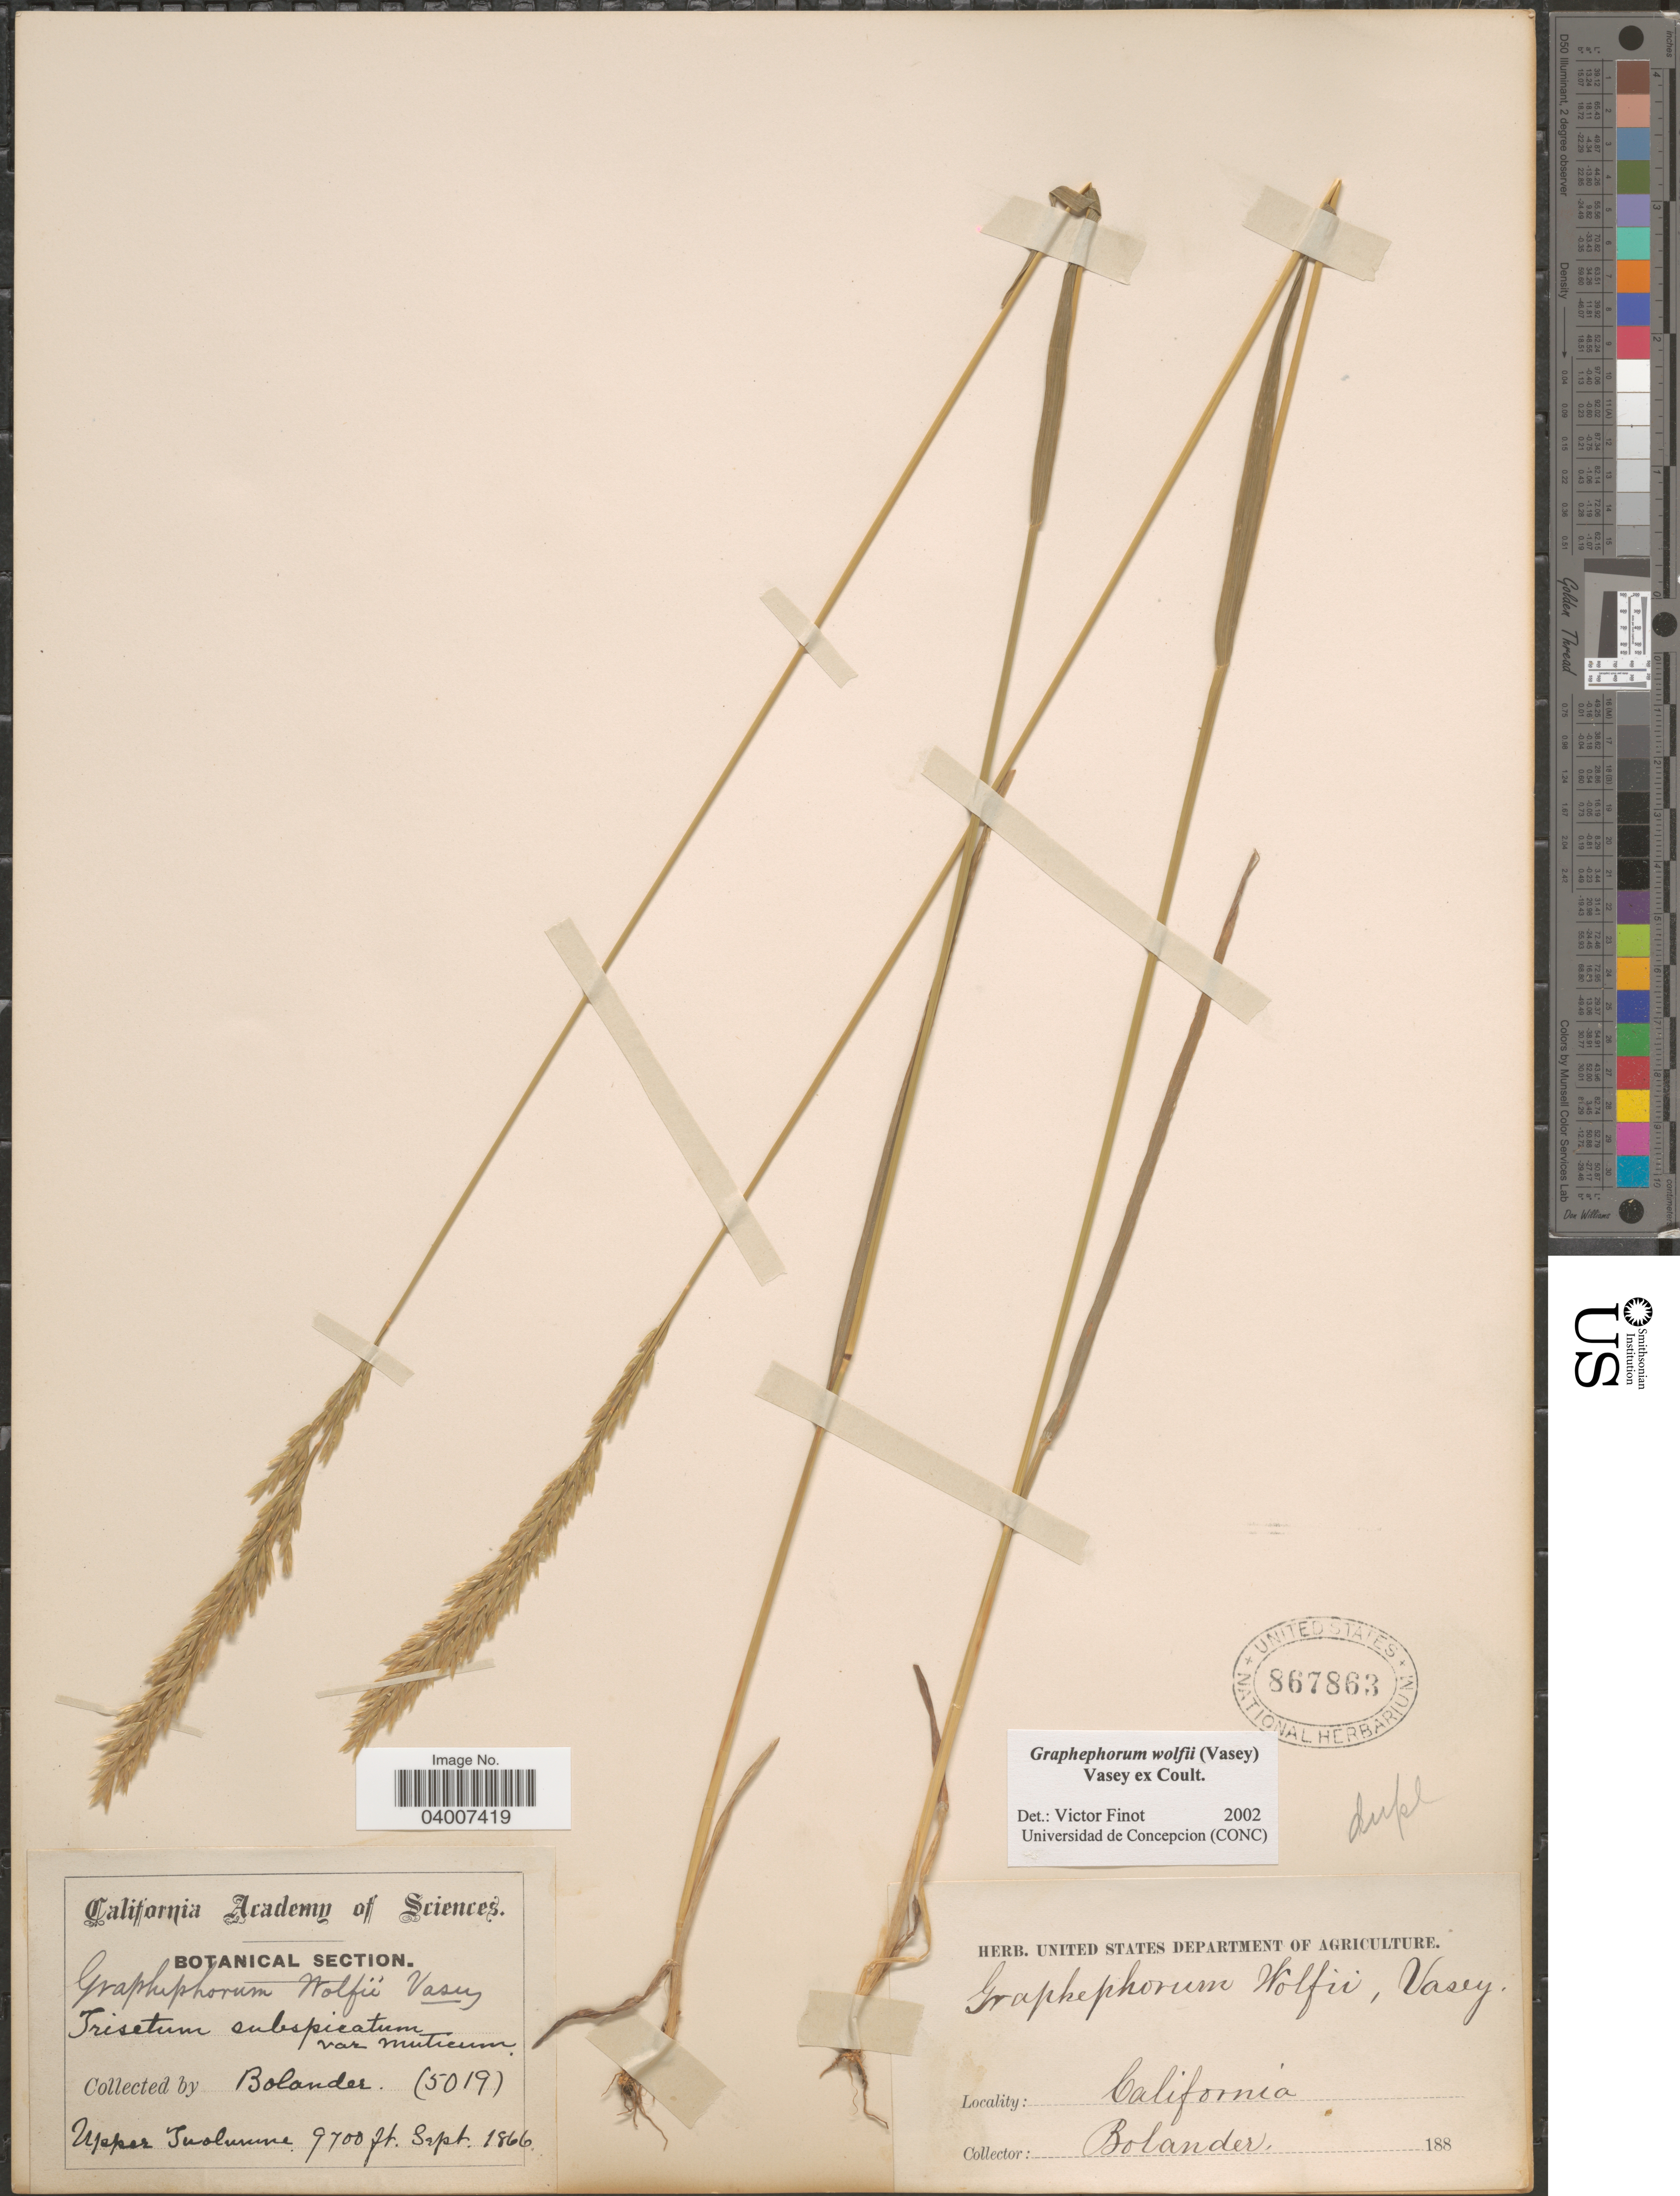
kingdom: Plantae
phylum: Tracheophyta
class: Liliopsida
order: Poales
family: Poaceae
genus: Graphephorum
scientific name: Graphephorum wolfii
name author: (E. Fourn.) Vasey ex Coult.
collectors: H. Bolander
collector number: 5019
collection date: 1866-09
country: United States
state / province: California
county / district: Tuolumne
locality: Upper Tuolumne.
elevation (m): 2957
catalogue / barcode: US 867863